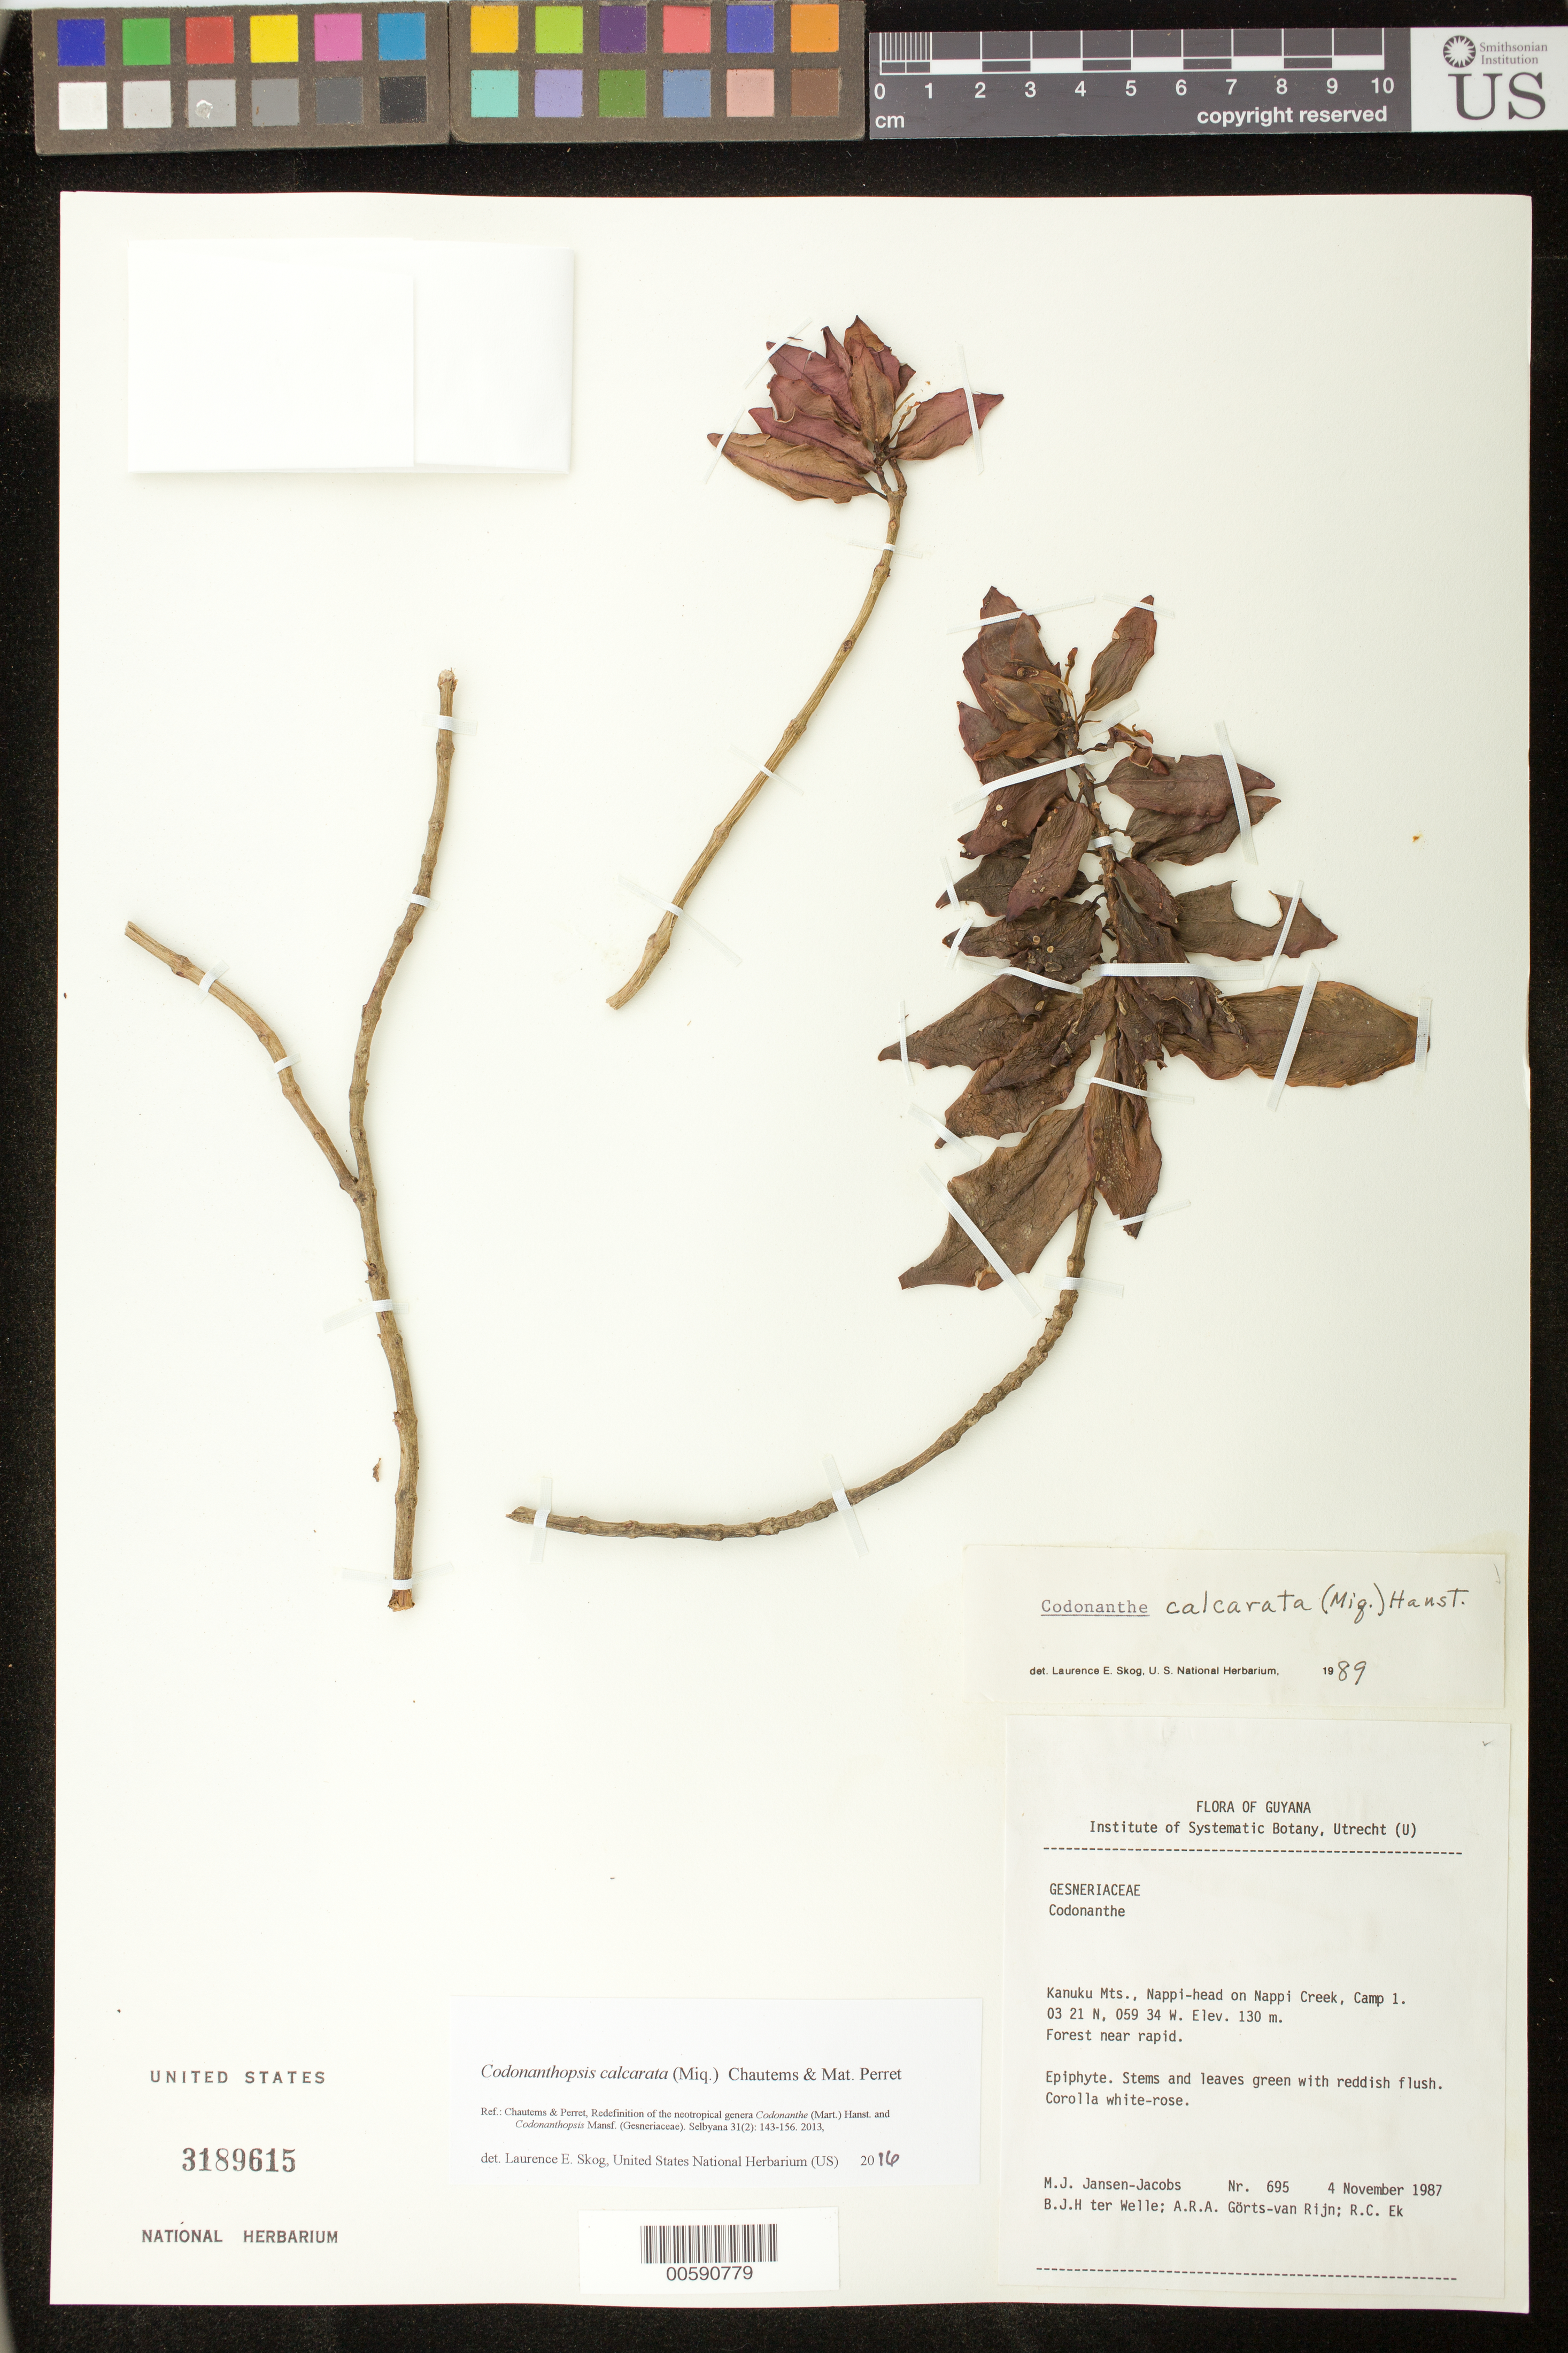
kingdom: Plantae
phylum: Tracheophyta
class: Magnoliopsida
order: Lamiales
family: Gesneriaceae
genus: Codonanthopsis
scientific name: Codonanthopsis calcarata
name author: (Miq.) Chautems & Mat.Perret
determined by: Skog, Laurence E.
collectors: M. J. Jansen-Jacobs, B. Welle, A. .R. A. Görts-van Rijn & R. C. Ek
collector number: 695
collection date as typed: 04 Nov 1987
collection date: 1987-11-04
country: Guyana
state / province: U. Takutu-U. Essequibo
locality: Kanuku Mts., Nappi-head on Nappi Creek, Camp 1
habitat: Forest near rapid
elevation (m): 130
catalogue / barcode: US 3189615